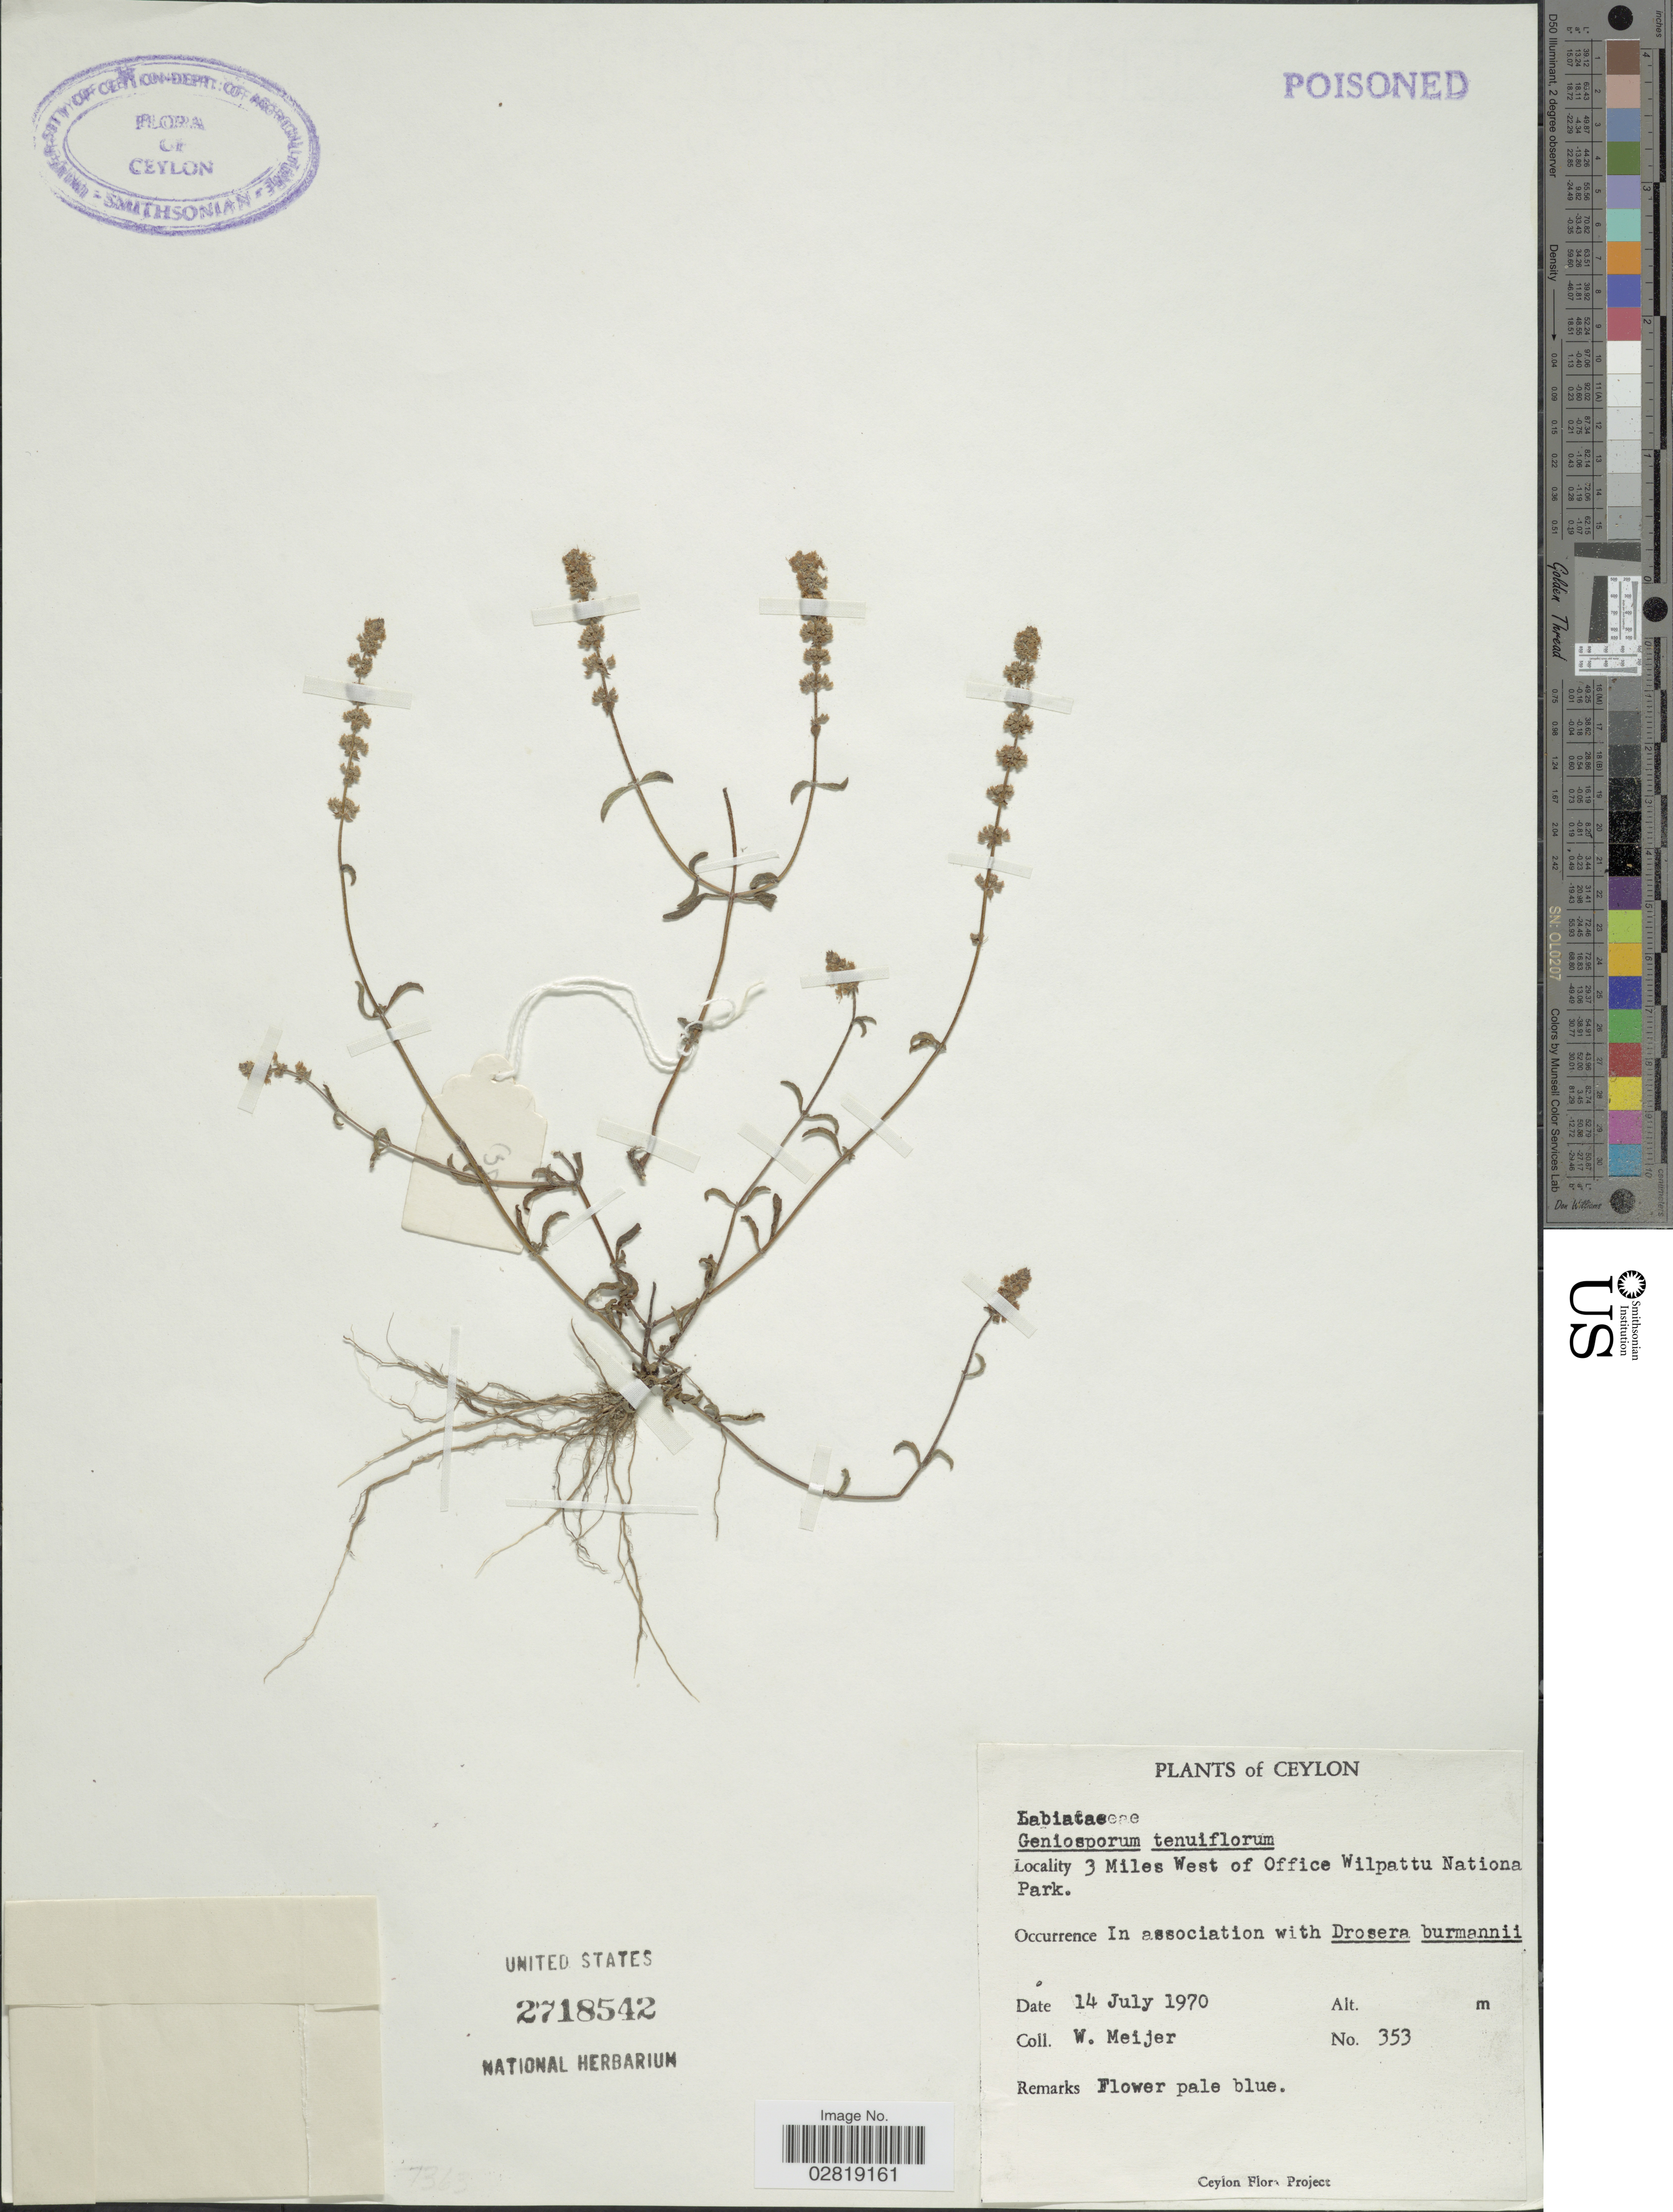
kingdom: Plantae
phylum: Tracheophyta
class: Magnoliopsida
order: Lamiales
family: Lamiaceae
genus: Geniosporum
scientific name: Geniosporum tenuiflorum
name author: (L.) Merr.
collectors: W. Meijer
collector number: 353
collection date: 1970-07-14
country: Sri Lanka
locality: Ceylon. 3 Miles West of Office Wilpattu National Park.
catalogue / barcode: US 2718542